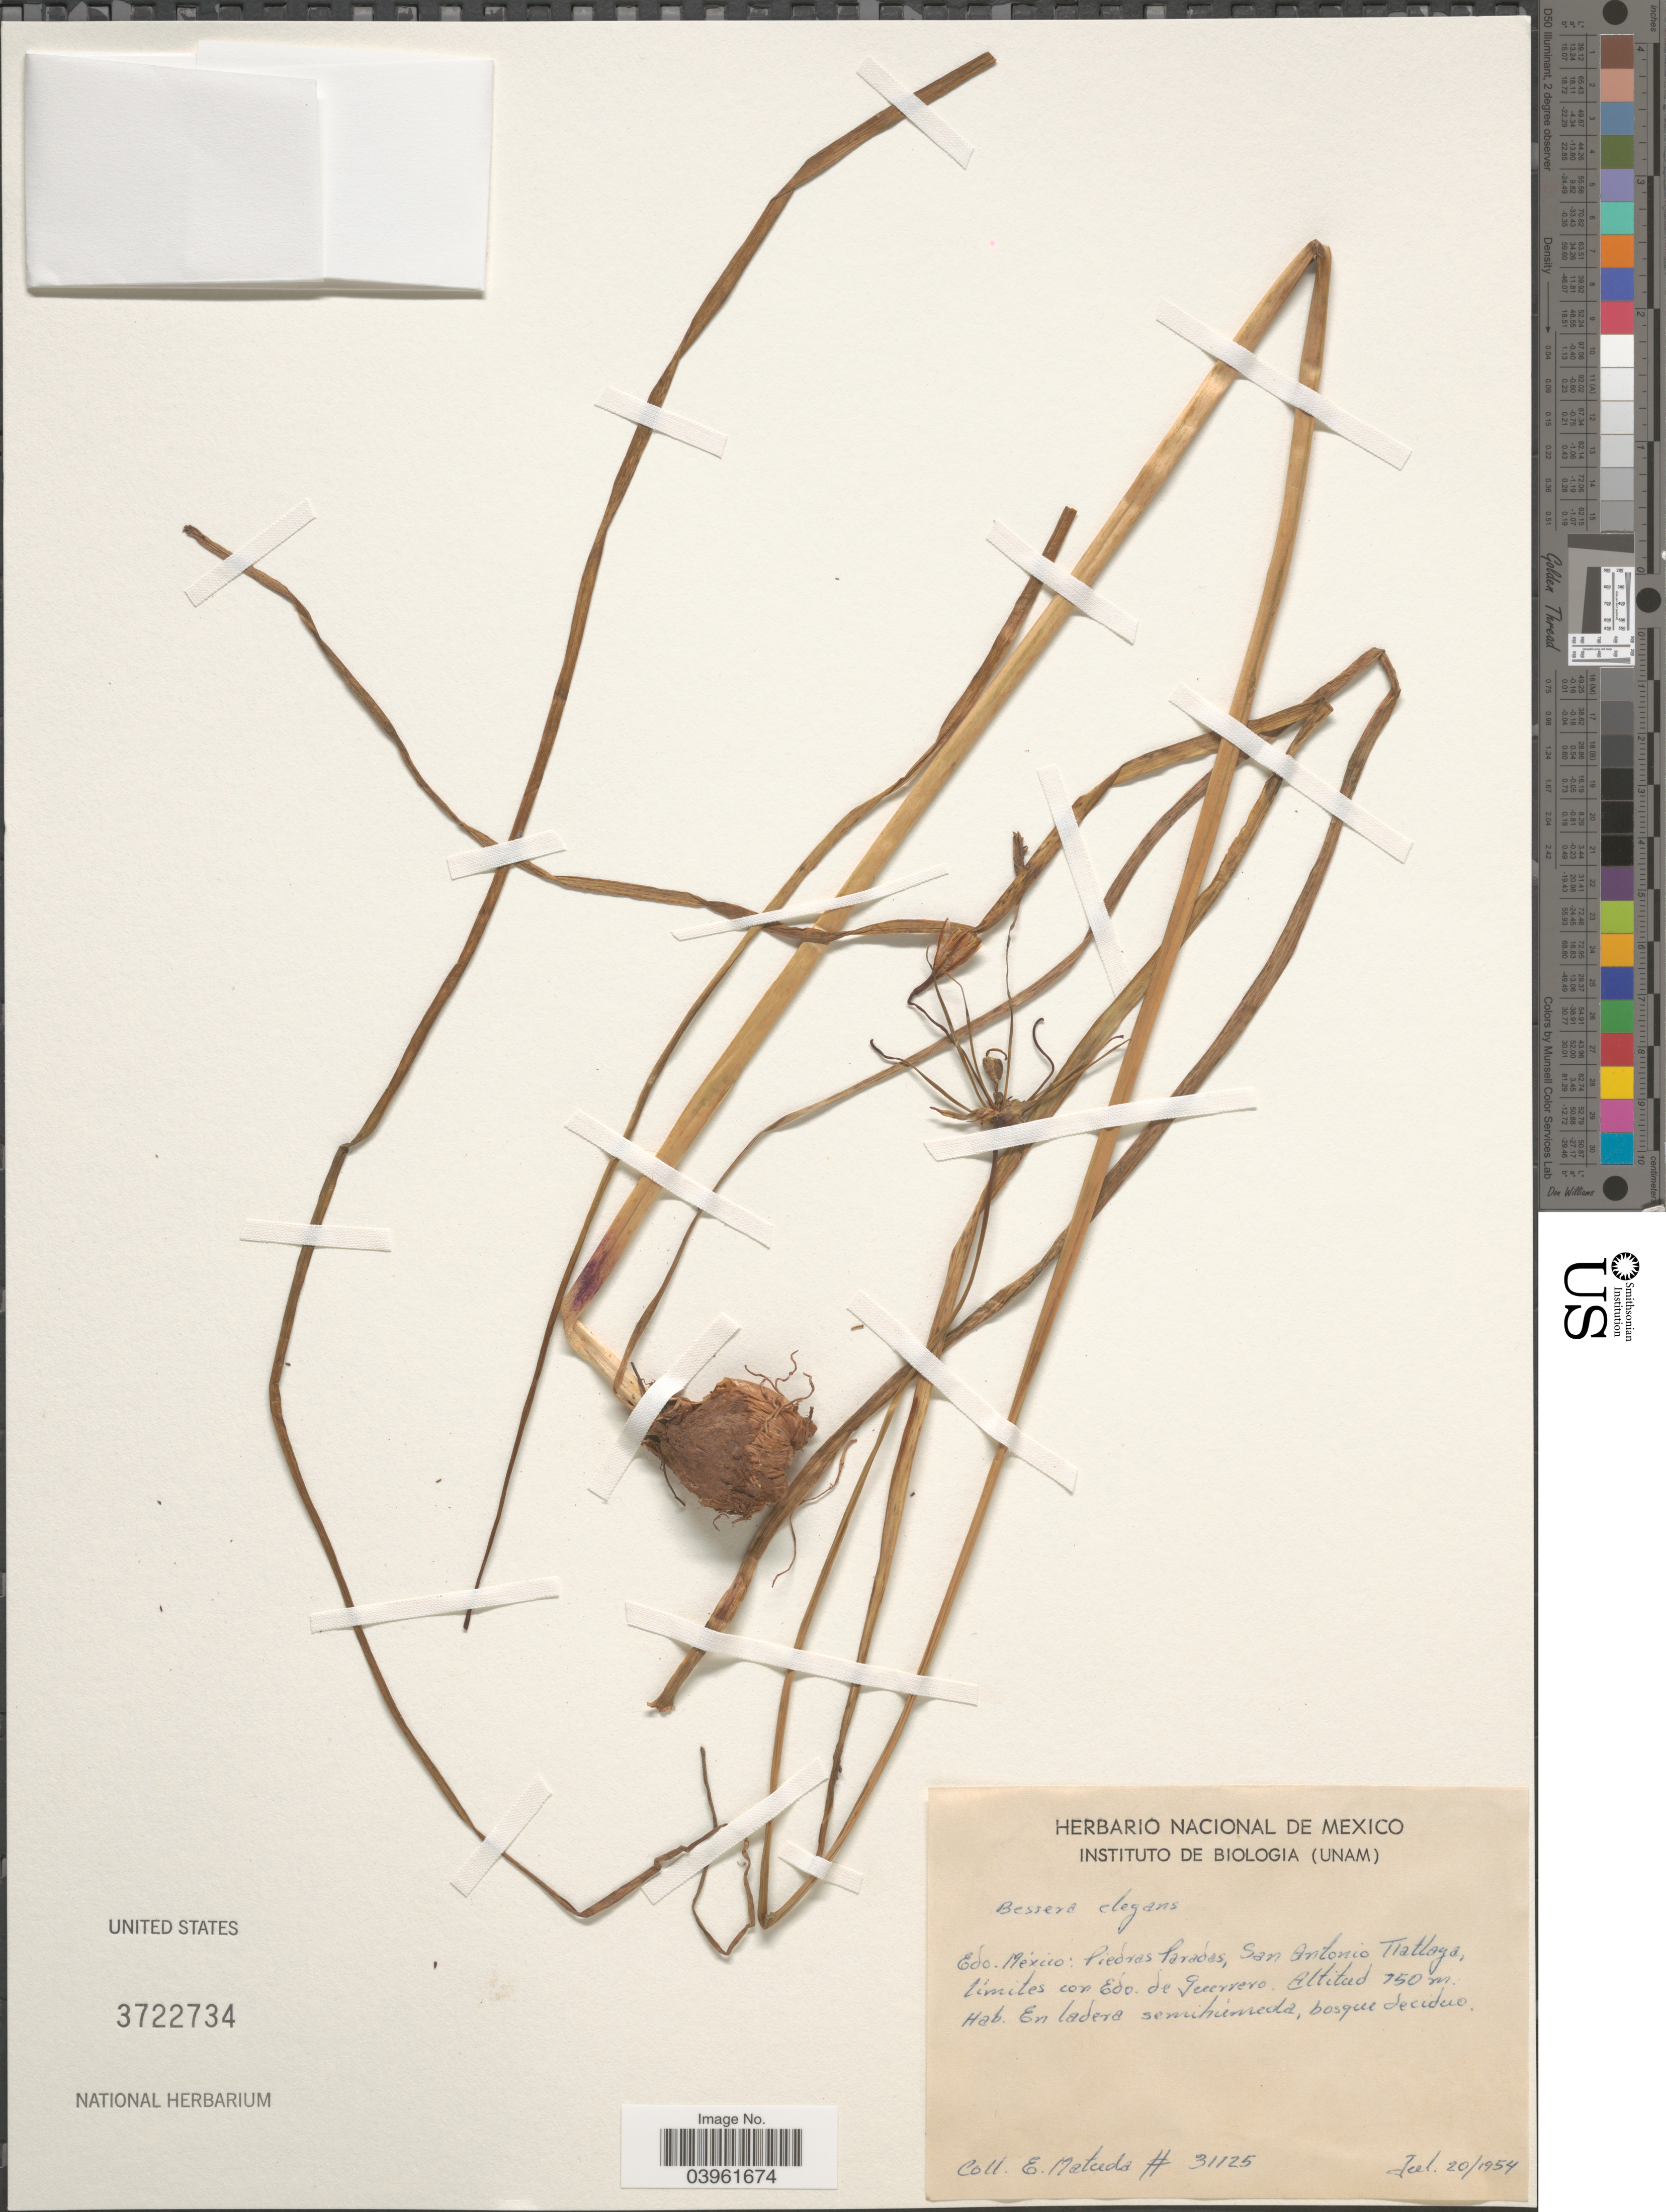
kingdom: Plantae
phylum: Tracheophyta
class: Liliopsida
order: Asparagales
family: Asparagaceae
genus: Bessera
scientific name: Bessera elegans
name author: Schult. f.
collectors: E. Matuda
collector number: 31125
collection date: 1954-07-20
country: Mexico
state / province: México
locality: Edo. México: Piedras Paradas, San Antonio Tlatlaya, límites con Edo. de Guerrero.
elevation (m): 750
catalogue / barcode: US 3722734